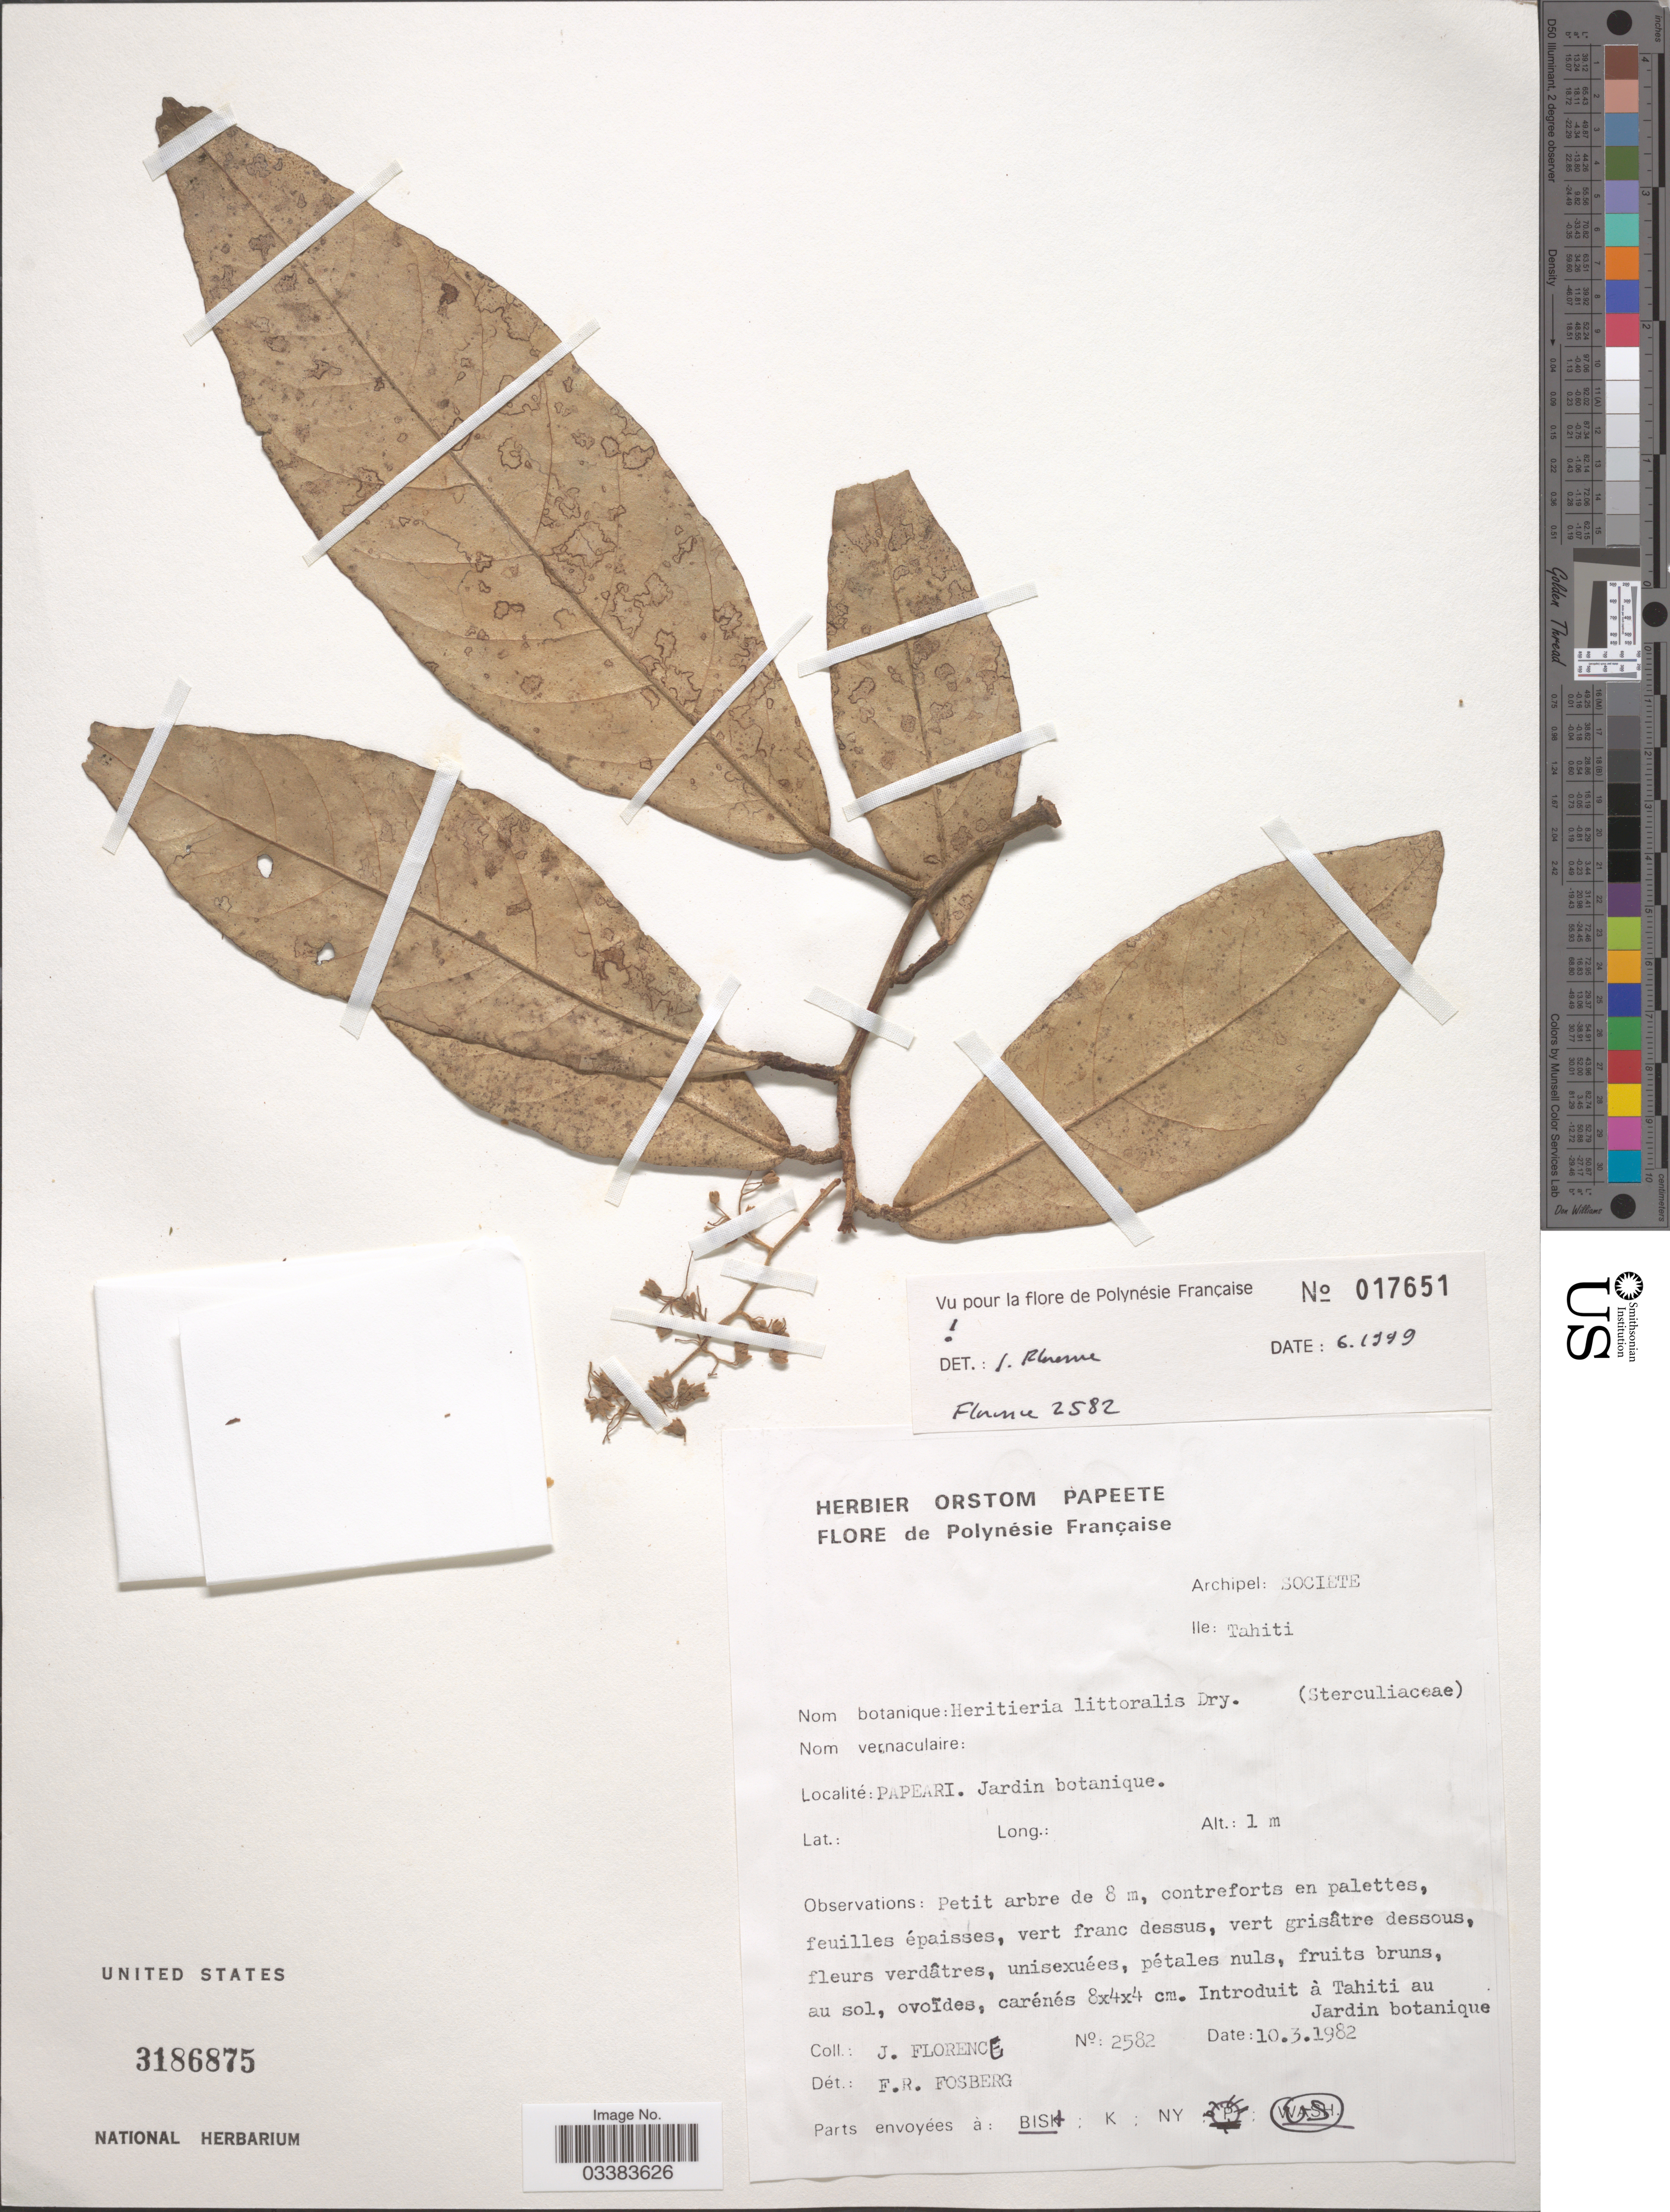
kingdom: Plantae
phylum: Tracheophyta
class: Magnoliopsida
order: Malvales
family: Malvaceae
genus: Heritiera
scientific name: Heritiera littoralis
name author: Aiton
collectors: J. Florence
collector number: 2582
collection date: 1982-03-10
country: French Polynesia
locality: Papeari. Jardin botanique.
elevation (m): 1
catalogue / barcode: US 3186875